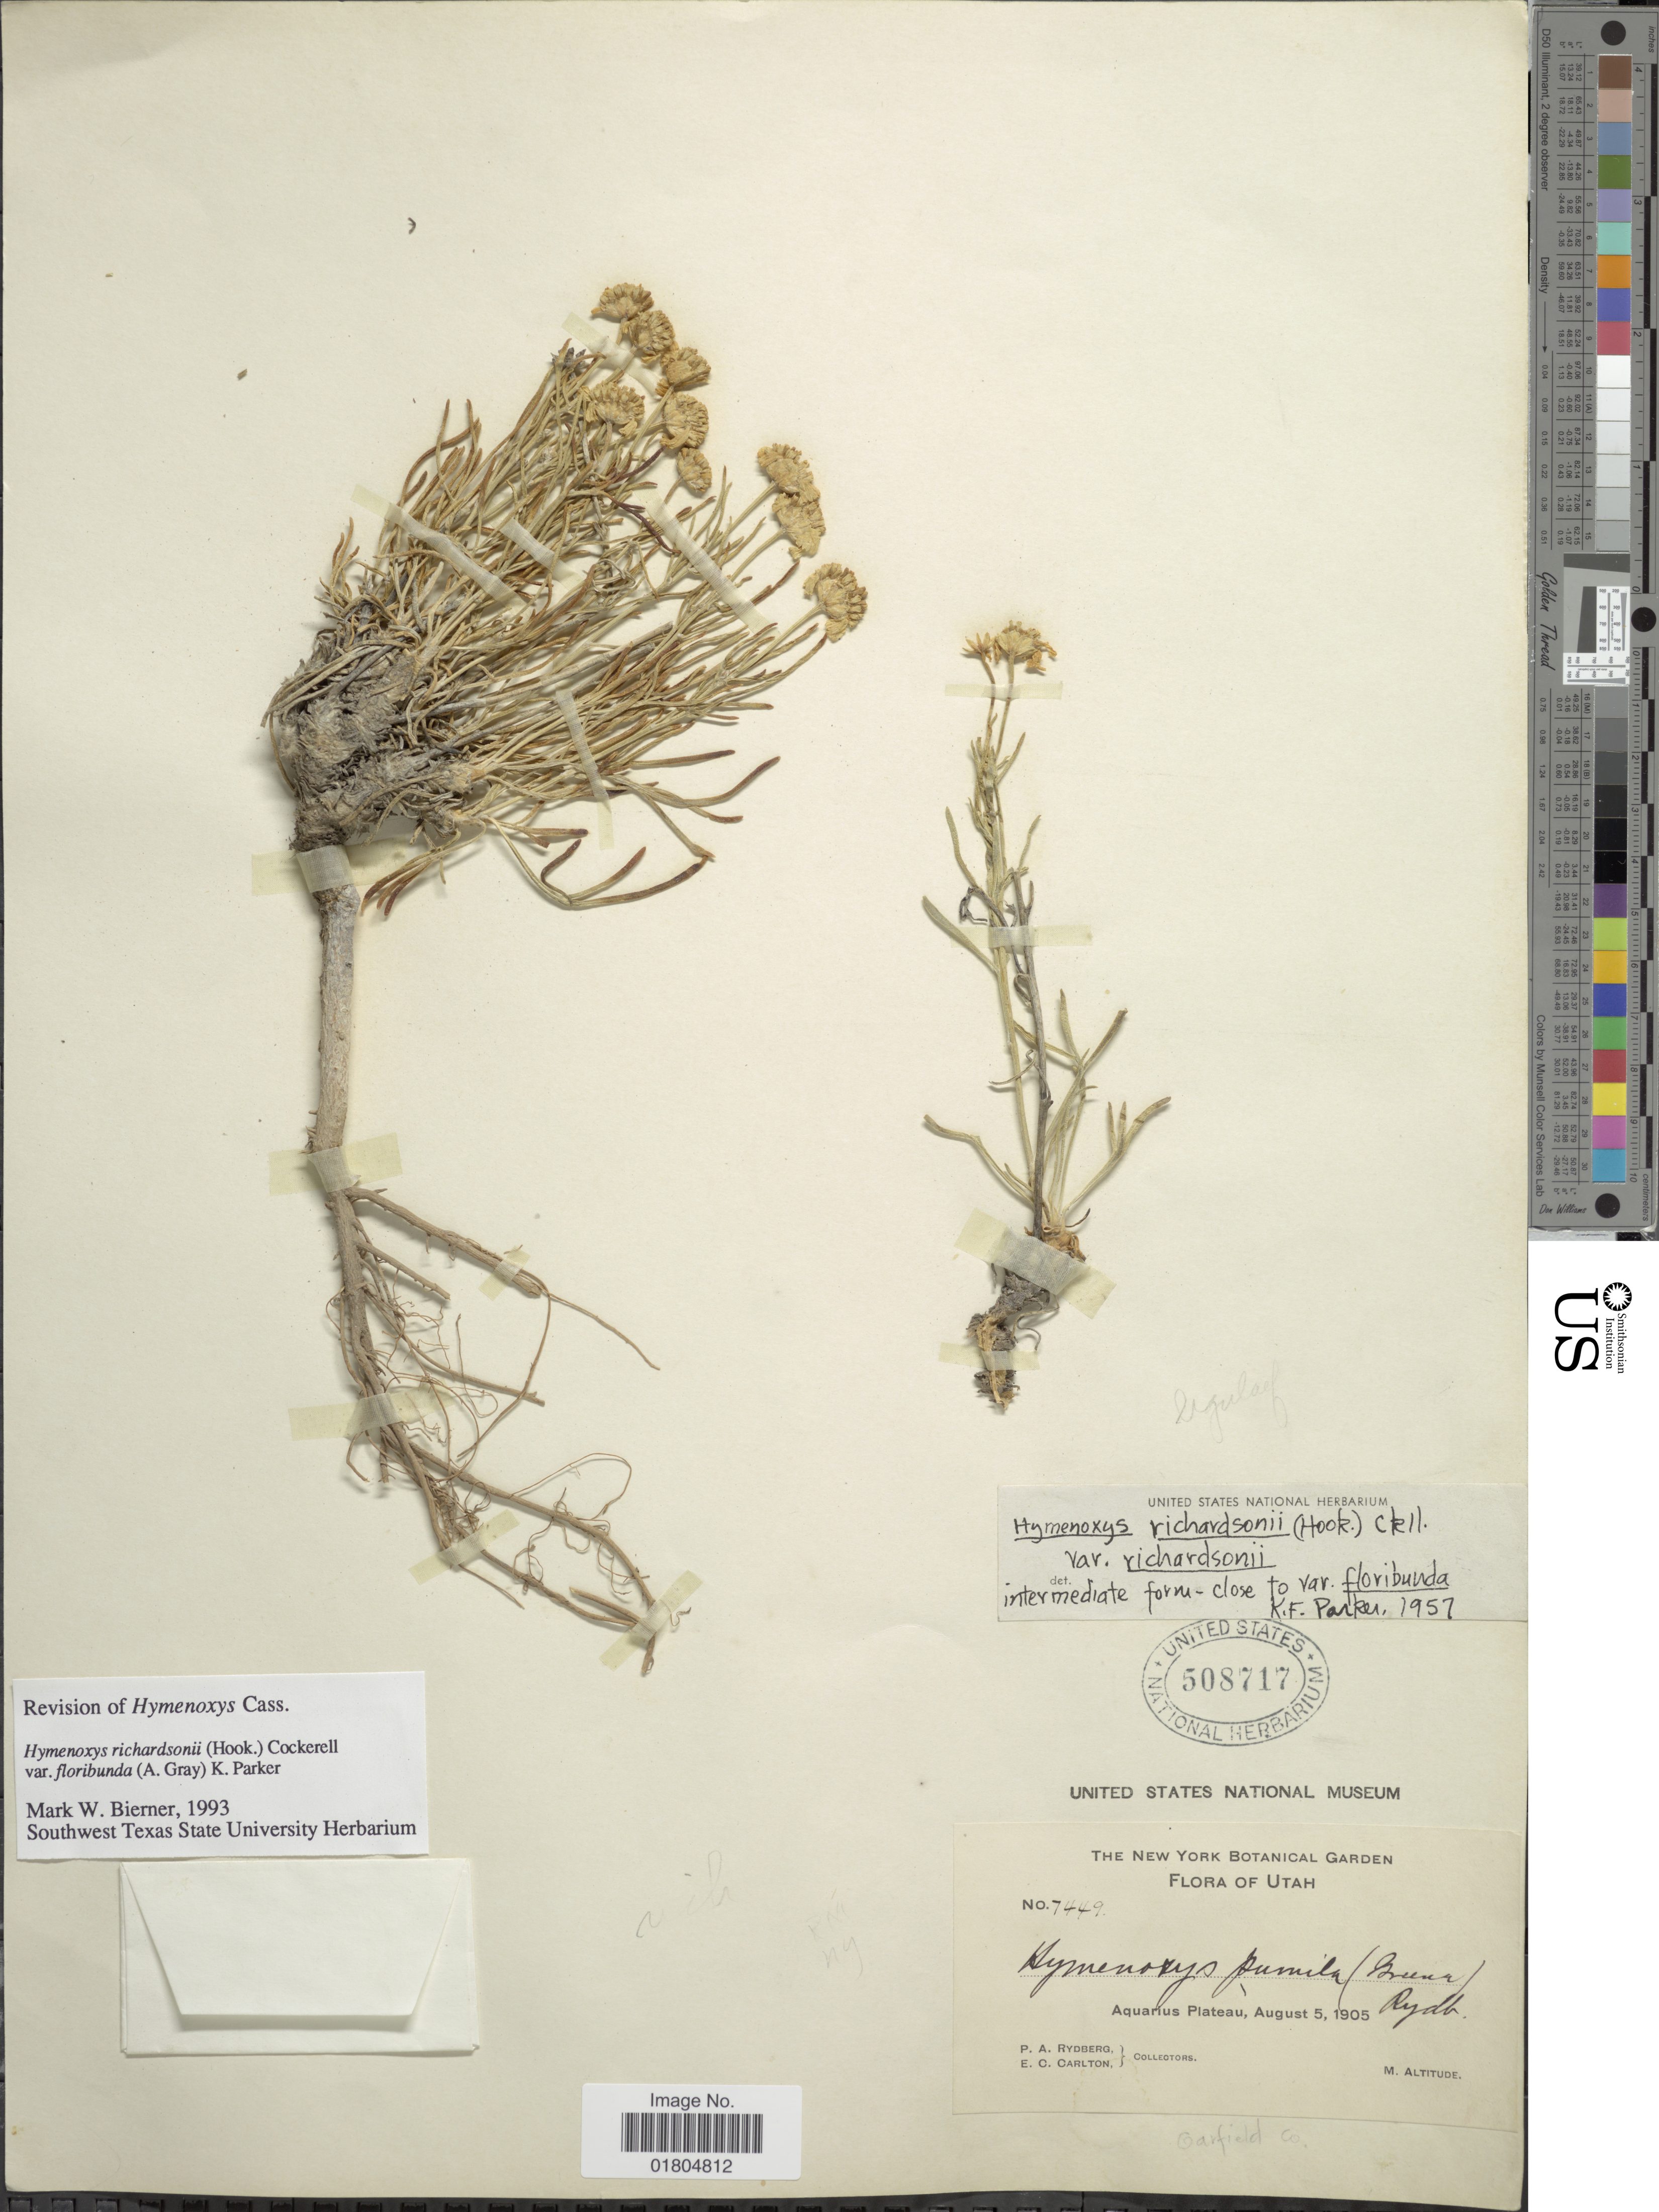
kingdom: Plantae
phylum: Tracheophyta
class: Magnoliopsida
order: Asterales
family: Asteraceae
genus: Hymenoxys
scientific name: Hymenoxys richardsonii var. floribunda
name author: (A. Gray) K.F. Parker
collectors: P. A. Rydberg & E. Carlton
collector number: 7449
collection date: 1905-08-05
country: United States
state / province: Utah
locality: Aquarius Plateau. Garfield Co.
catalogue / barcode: US 508717